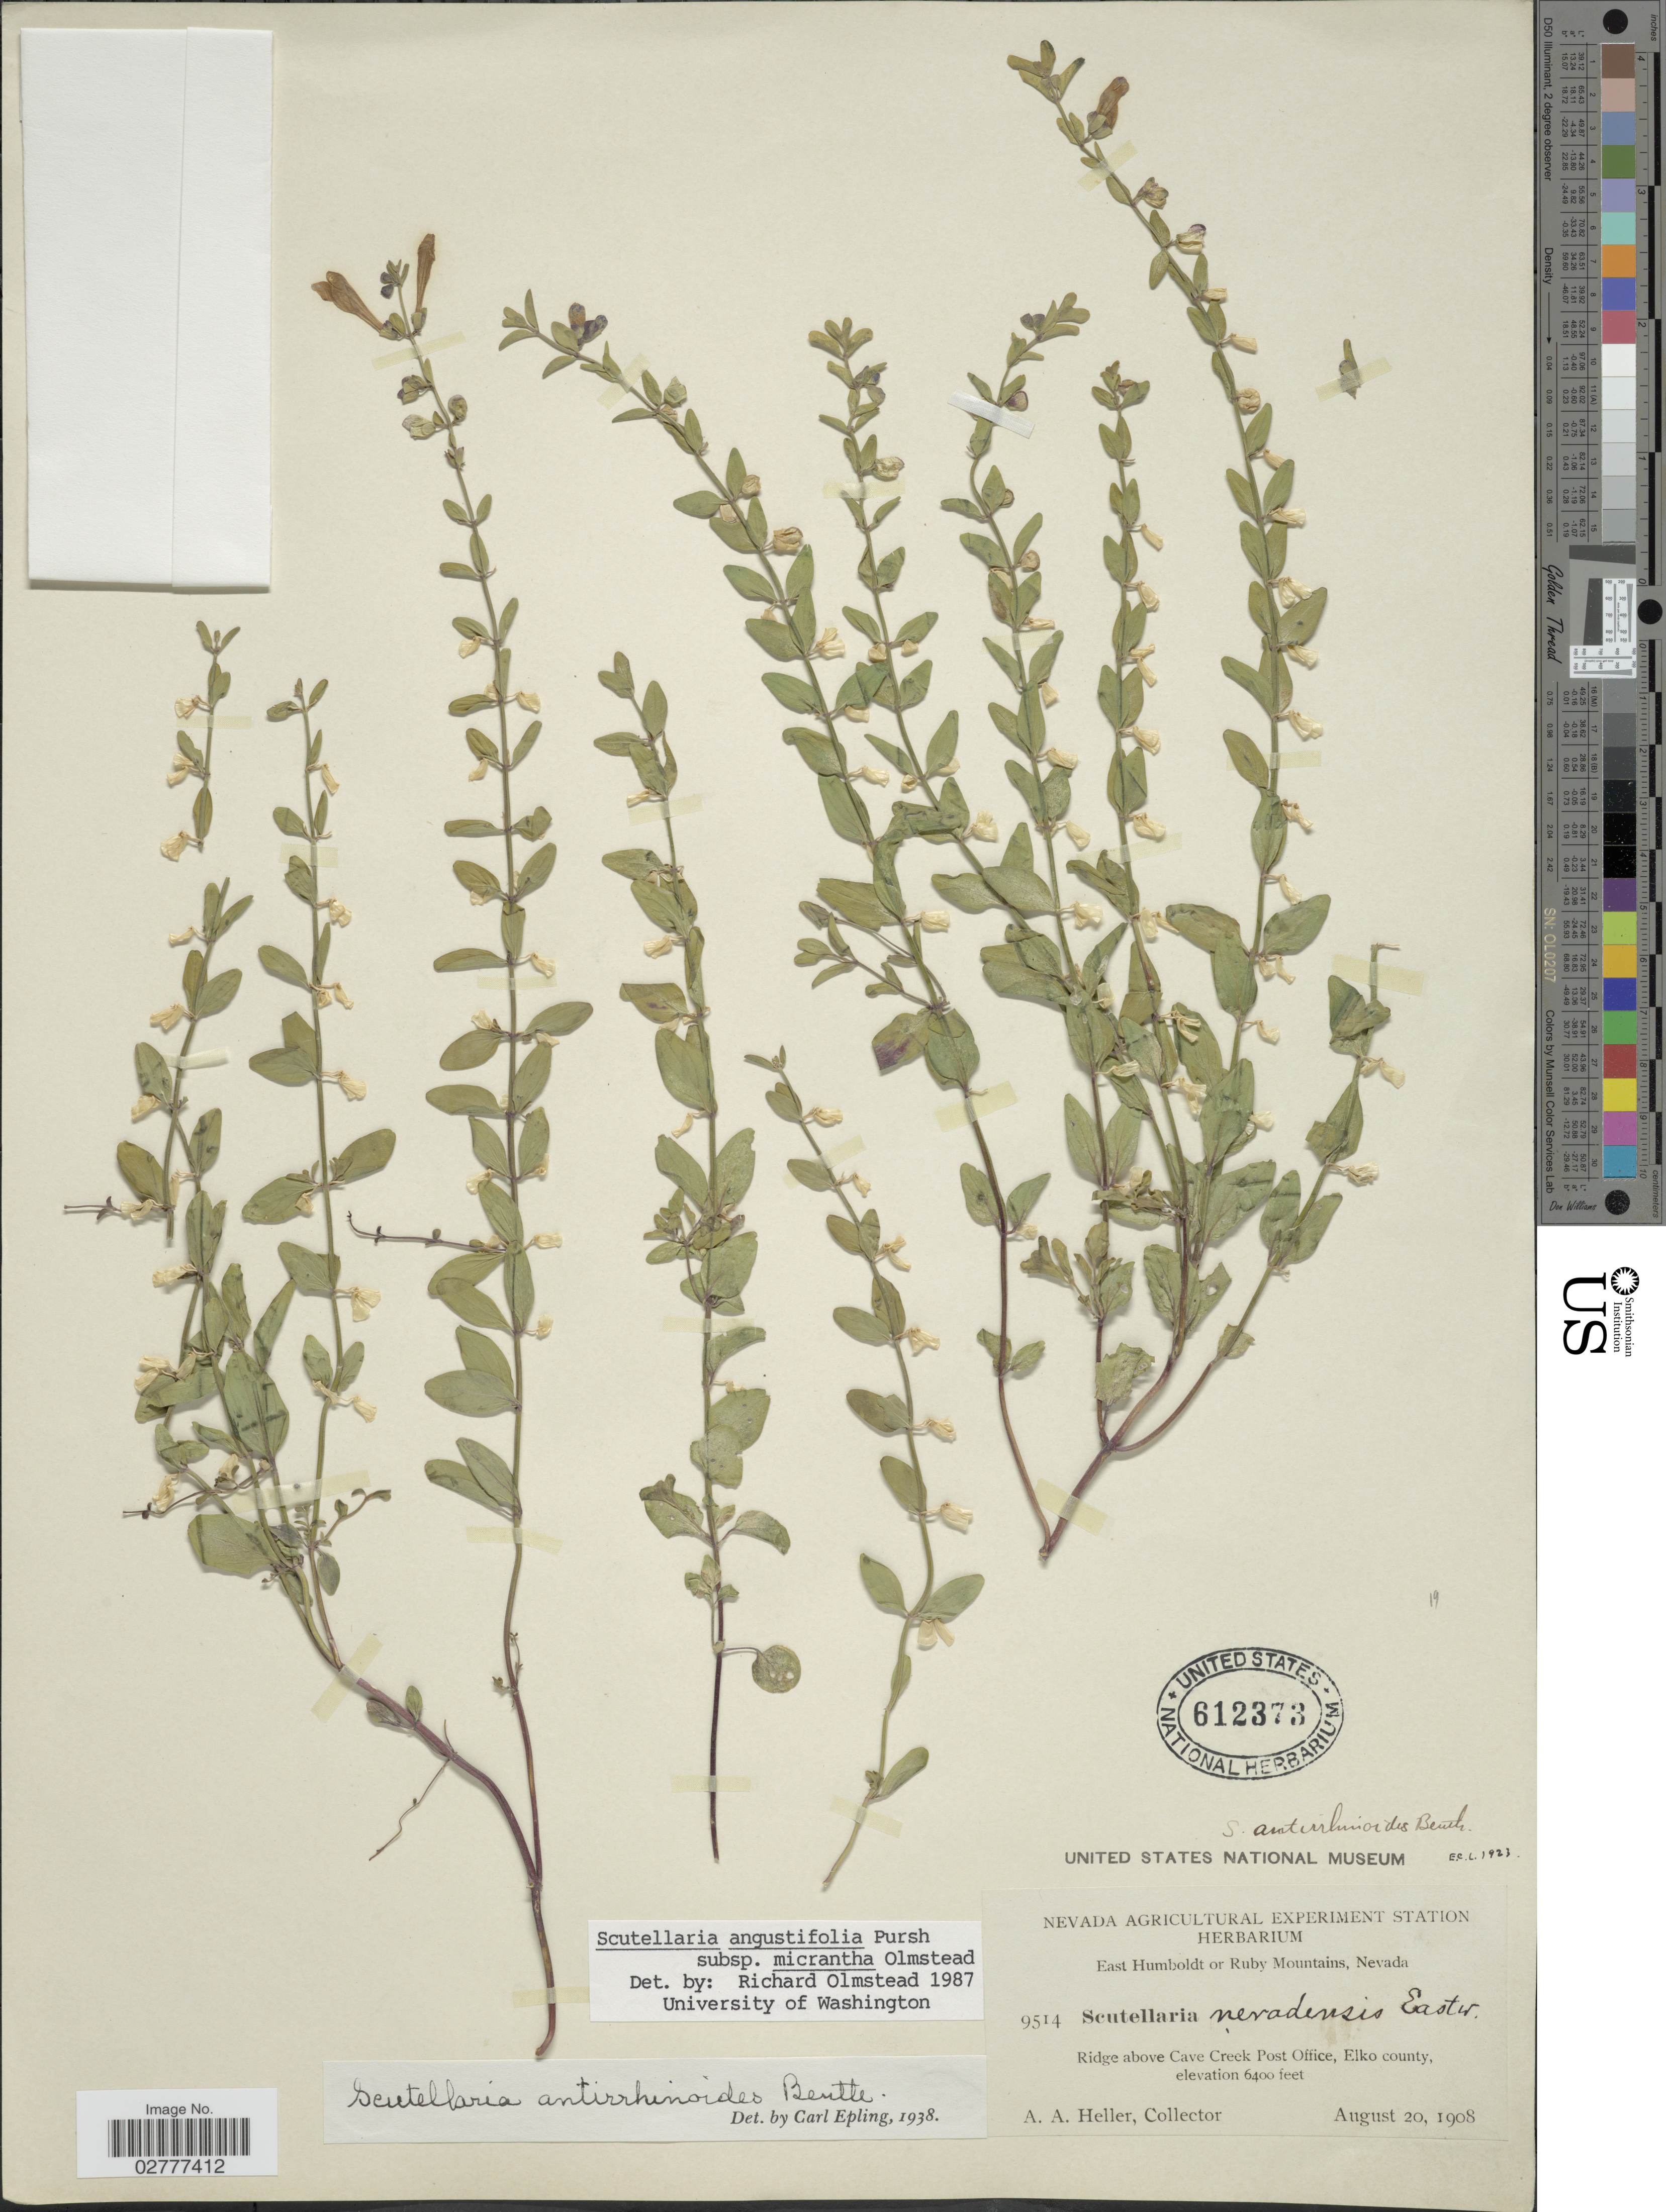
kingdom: Plantae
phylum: Tracheophyta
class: Magnoliopsida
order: Lamiales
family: Lamiaceae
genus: Scutellaria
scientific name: Scutellaria angustifolia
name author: Pursh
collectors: A. A. Heller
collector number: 9514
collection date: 1908-08-20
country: United States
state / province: Nevada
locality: East Humboldt or Ruby Mountains. Ridge above Cave Creek Post Office, Elko County.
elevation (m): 1951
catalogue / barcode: US 612373